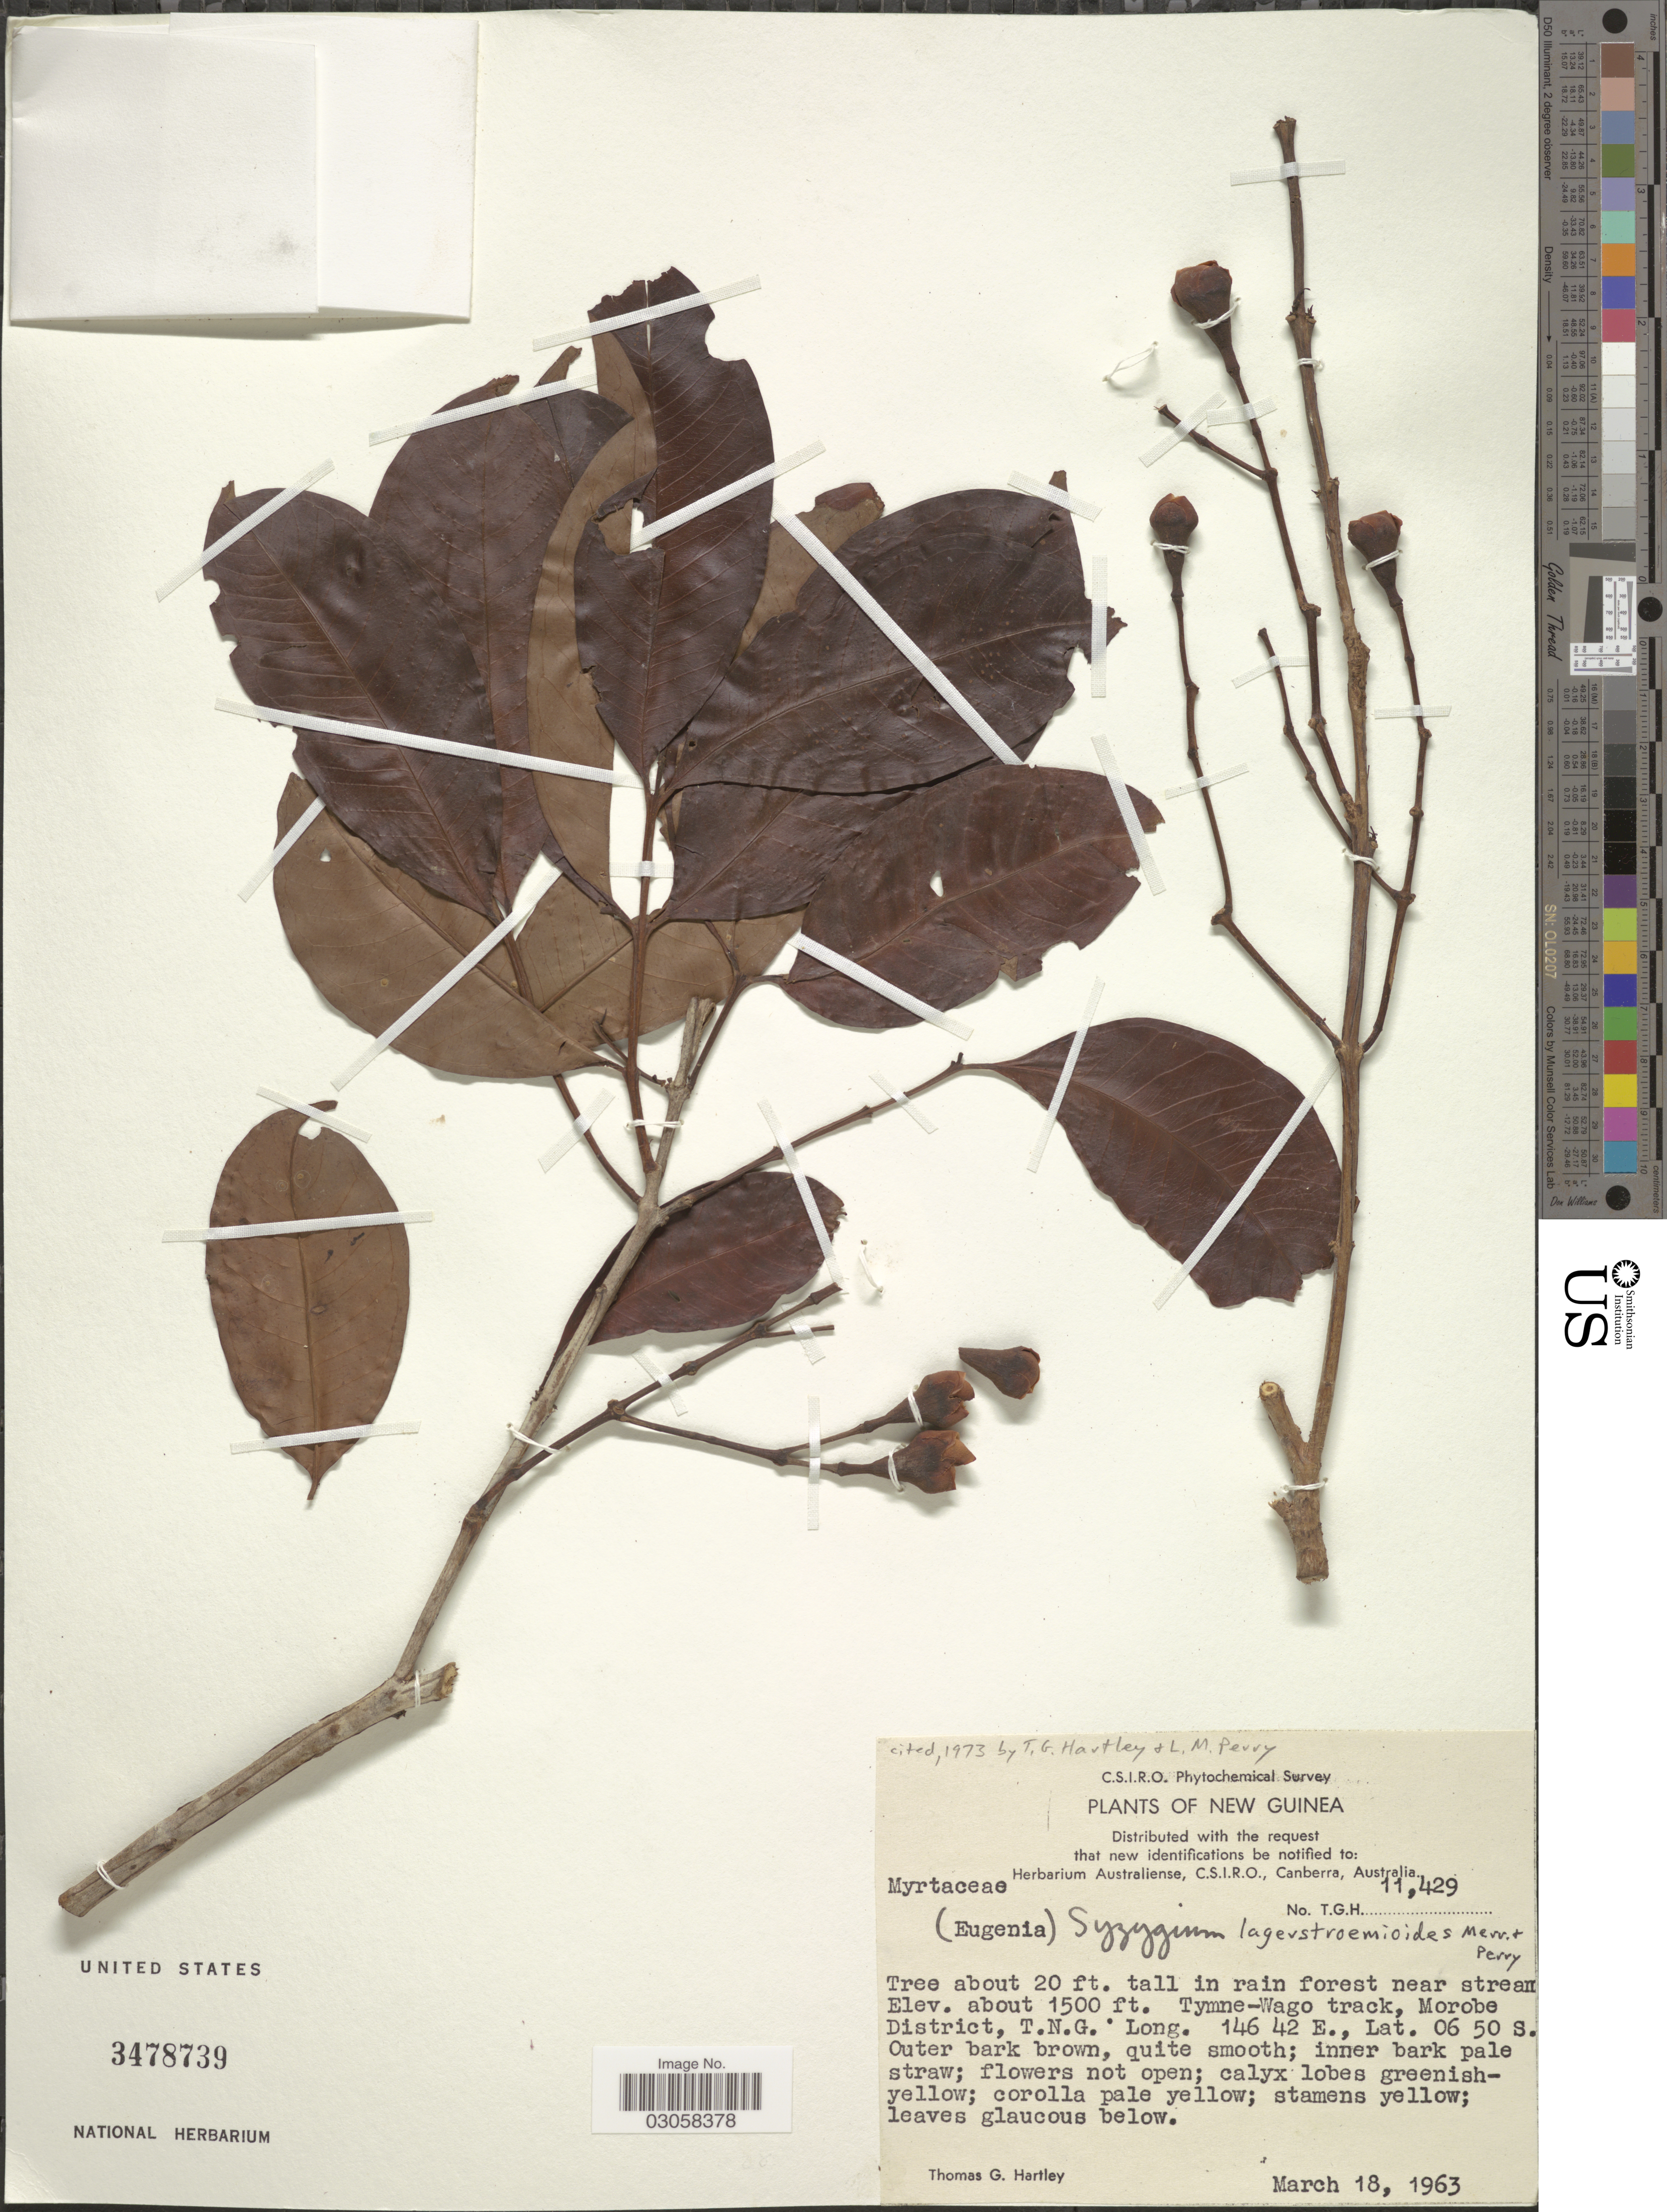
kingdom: Plantae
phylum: Tracheophyta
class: Magnoliopsida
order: Myrtales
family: Myrtaceae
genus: Syzygium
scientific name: Syzygium lagerstroemioides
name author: Merr. & L.M. Perry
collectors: T. G. Hartley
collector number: T.G.H. 11429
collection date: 1963-03-18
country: Papua New Guinea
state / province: Morobe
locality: New Guinea. Tymne-Wago track, Morobe District, T.N.G.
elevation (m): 457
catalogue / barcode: US 3478739